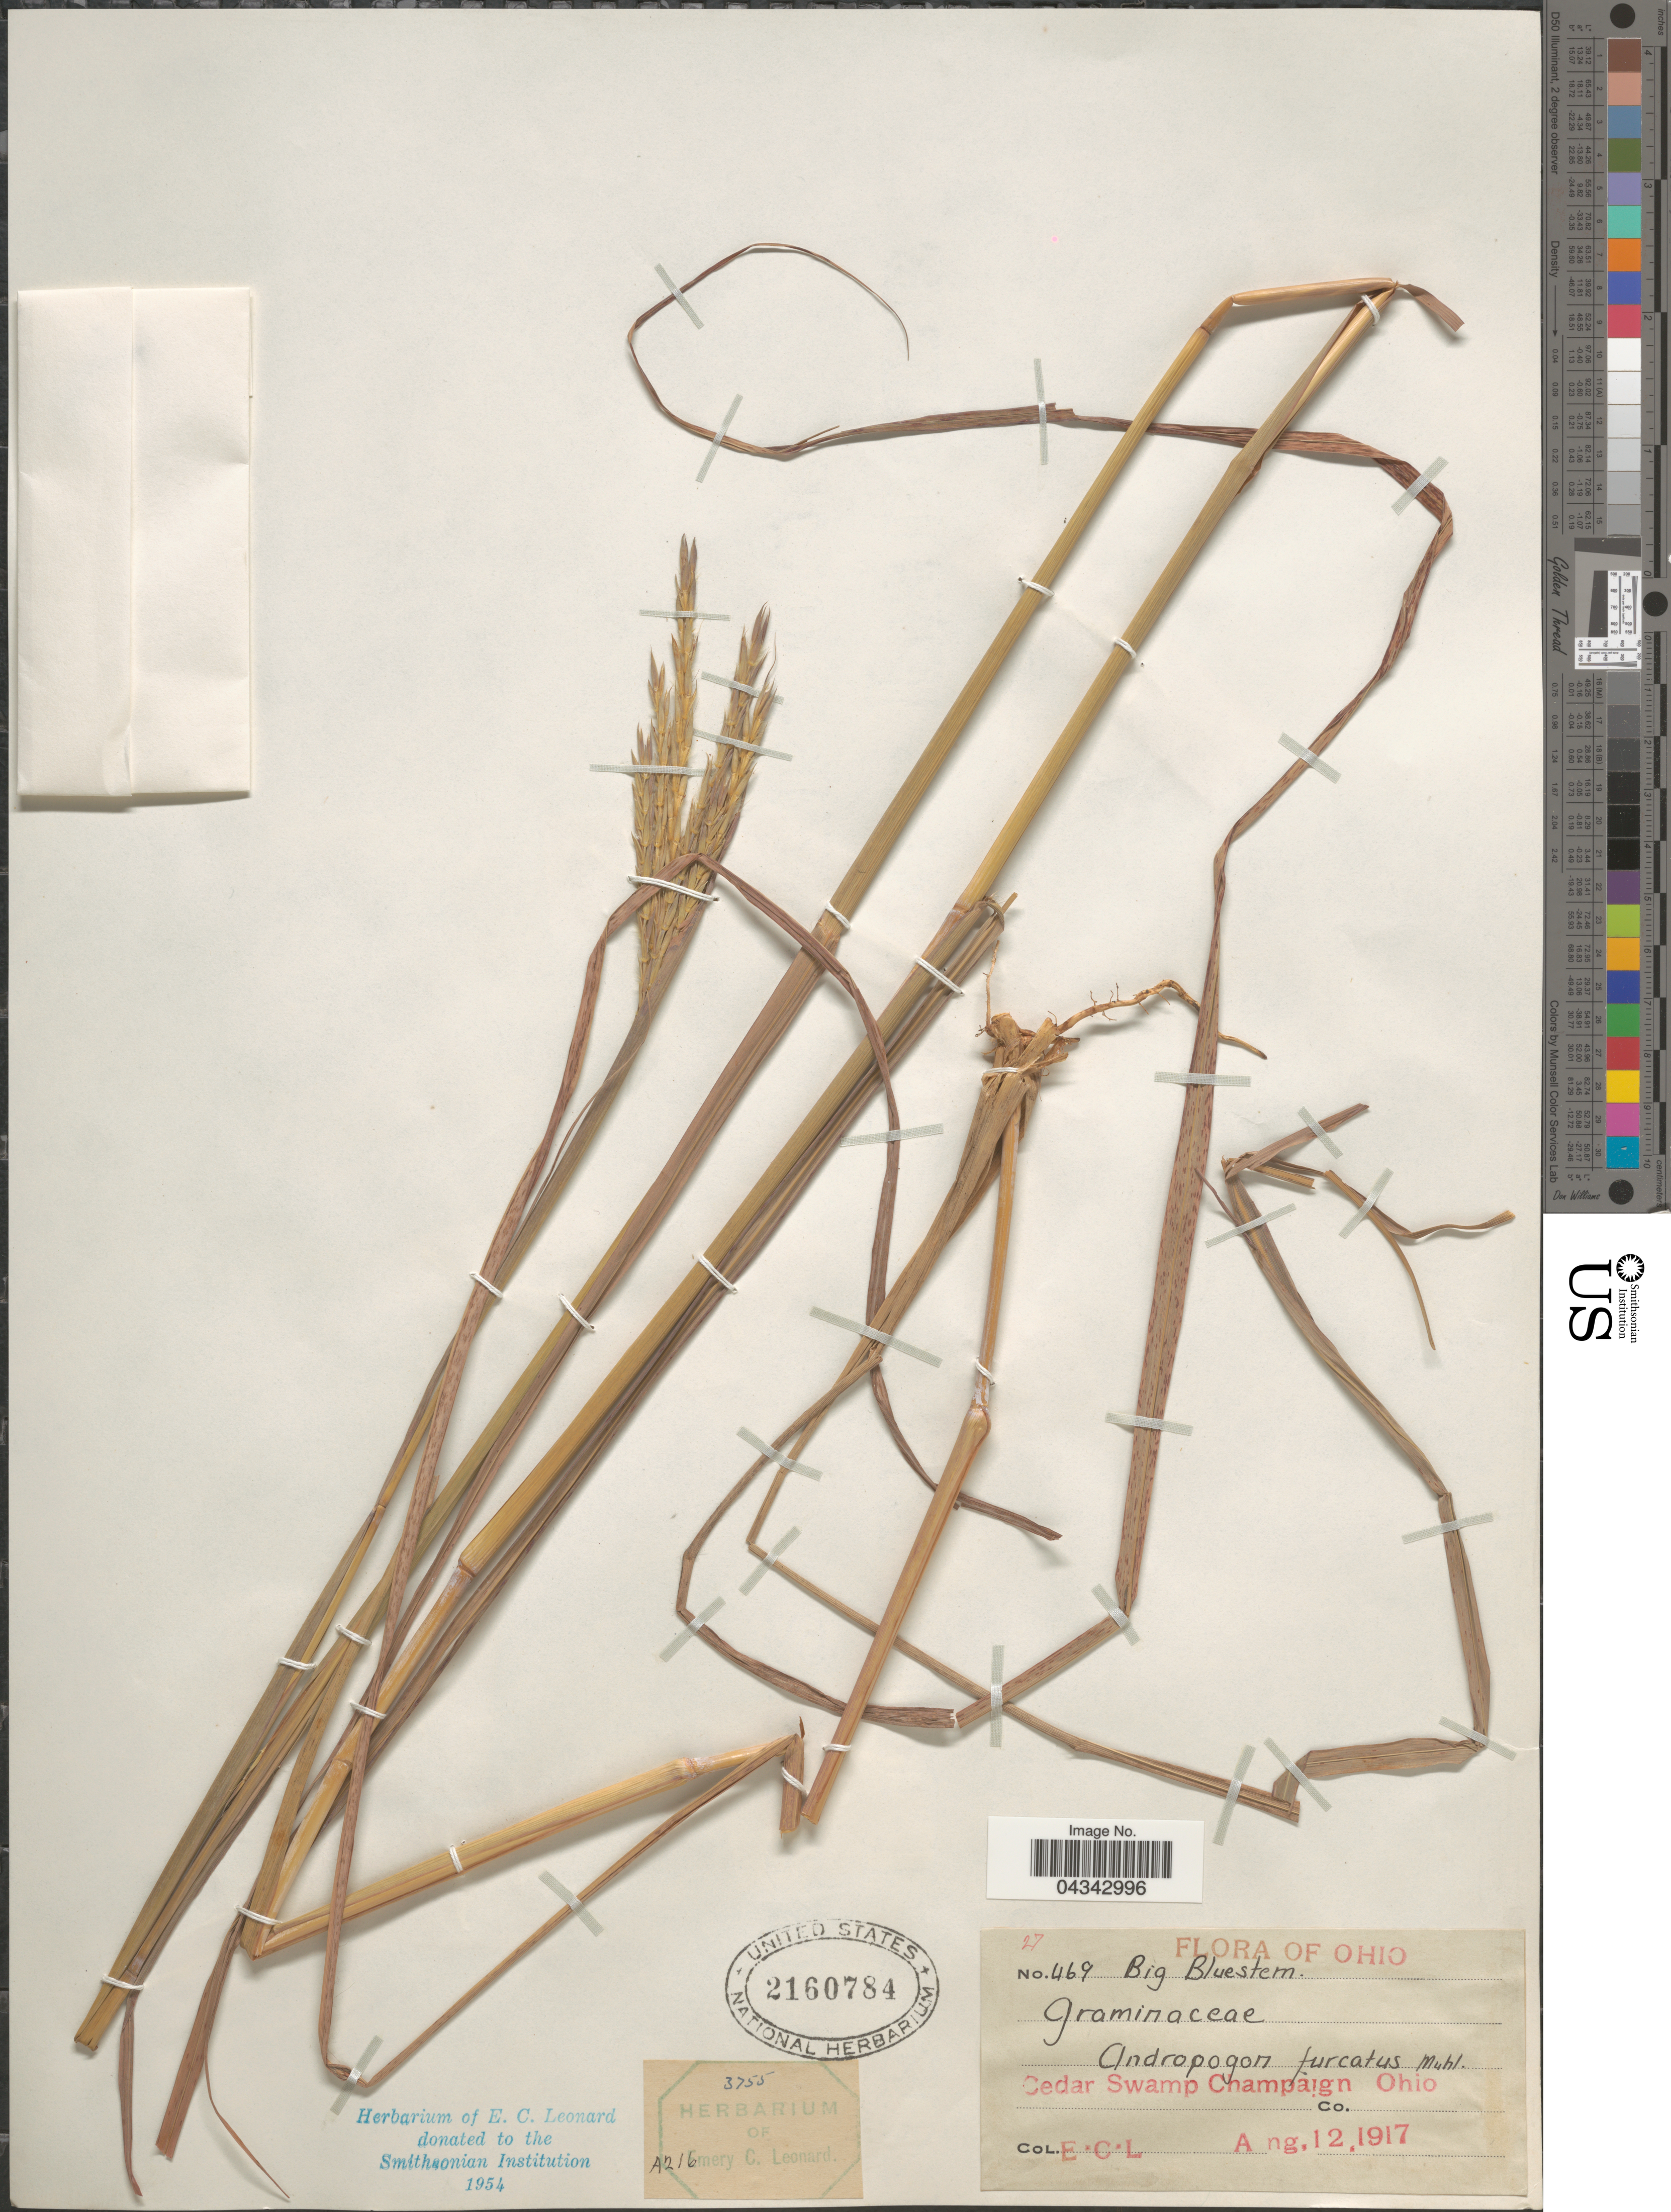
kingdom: Plantae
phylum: Tracheophyta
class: Liliopsida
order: Poales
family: Poaceae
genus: Andropogon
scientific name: Andropogon gerardii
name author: Vitman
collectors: E. C. Leonard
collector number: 27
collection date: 1917-08-12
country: United States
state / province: Ohio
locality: Cedar Swamp Champaign Co.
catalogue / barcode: US 2160784